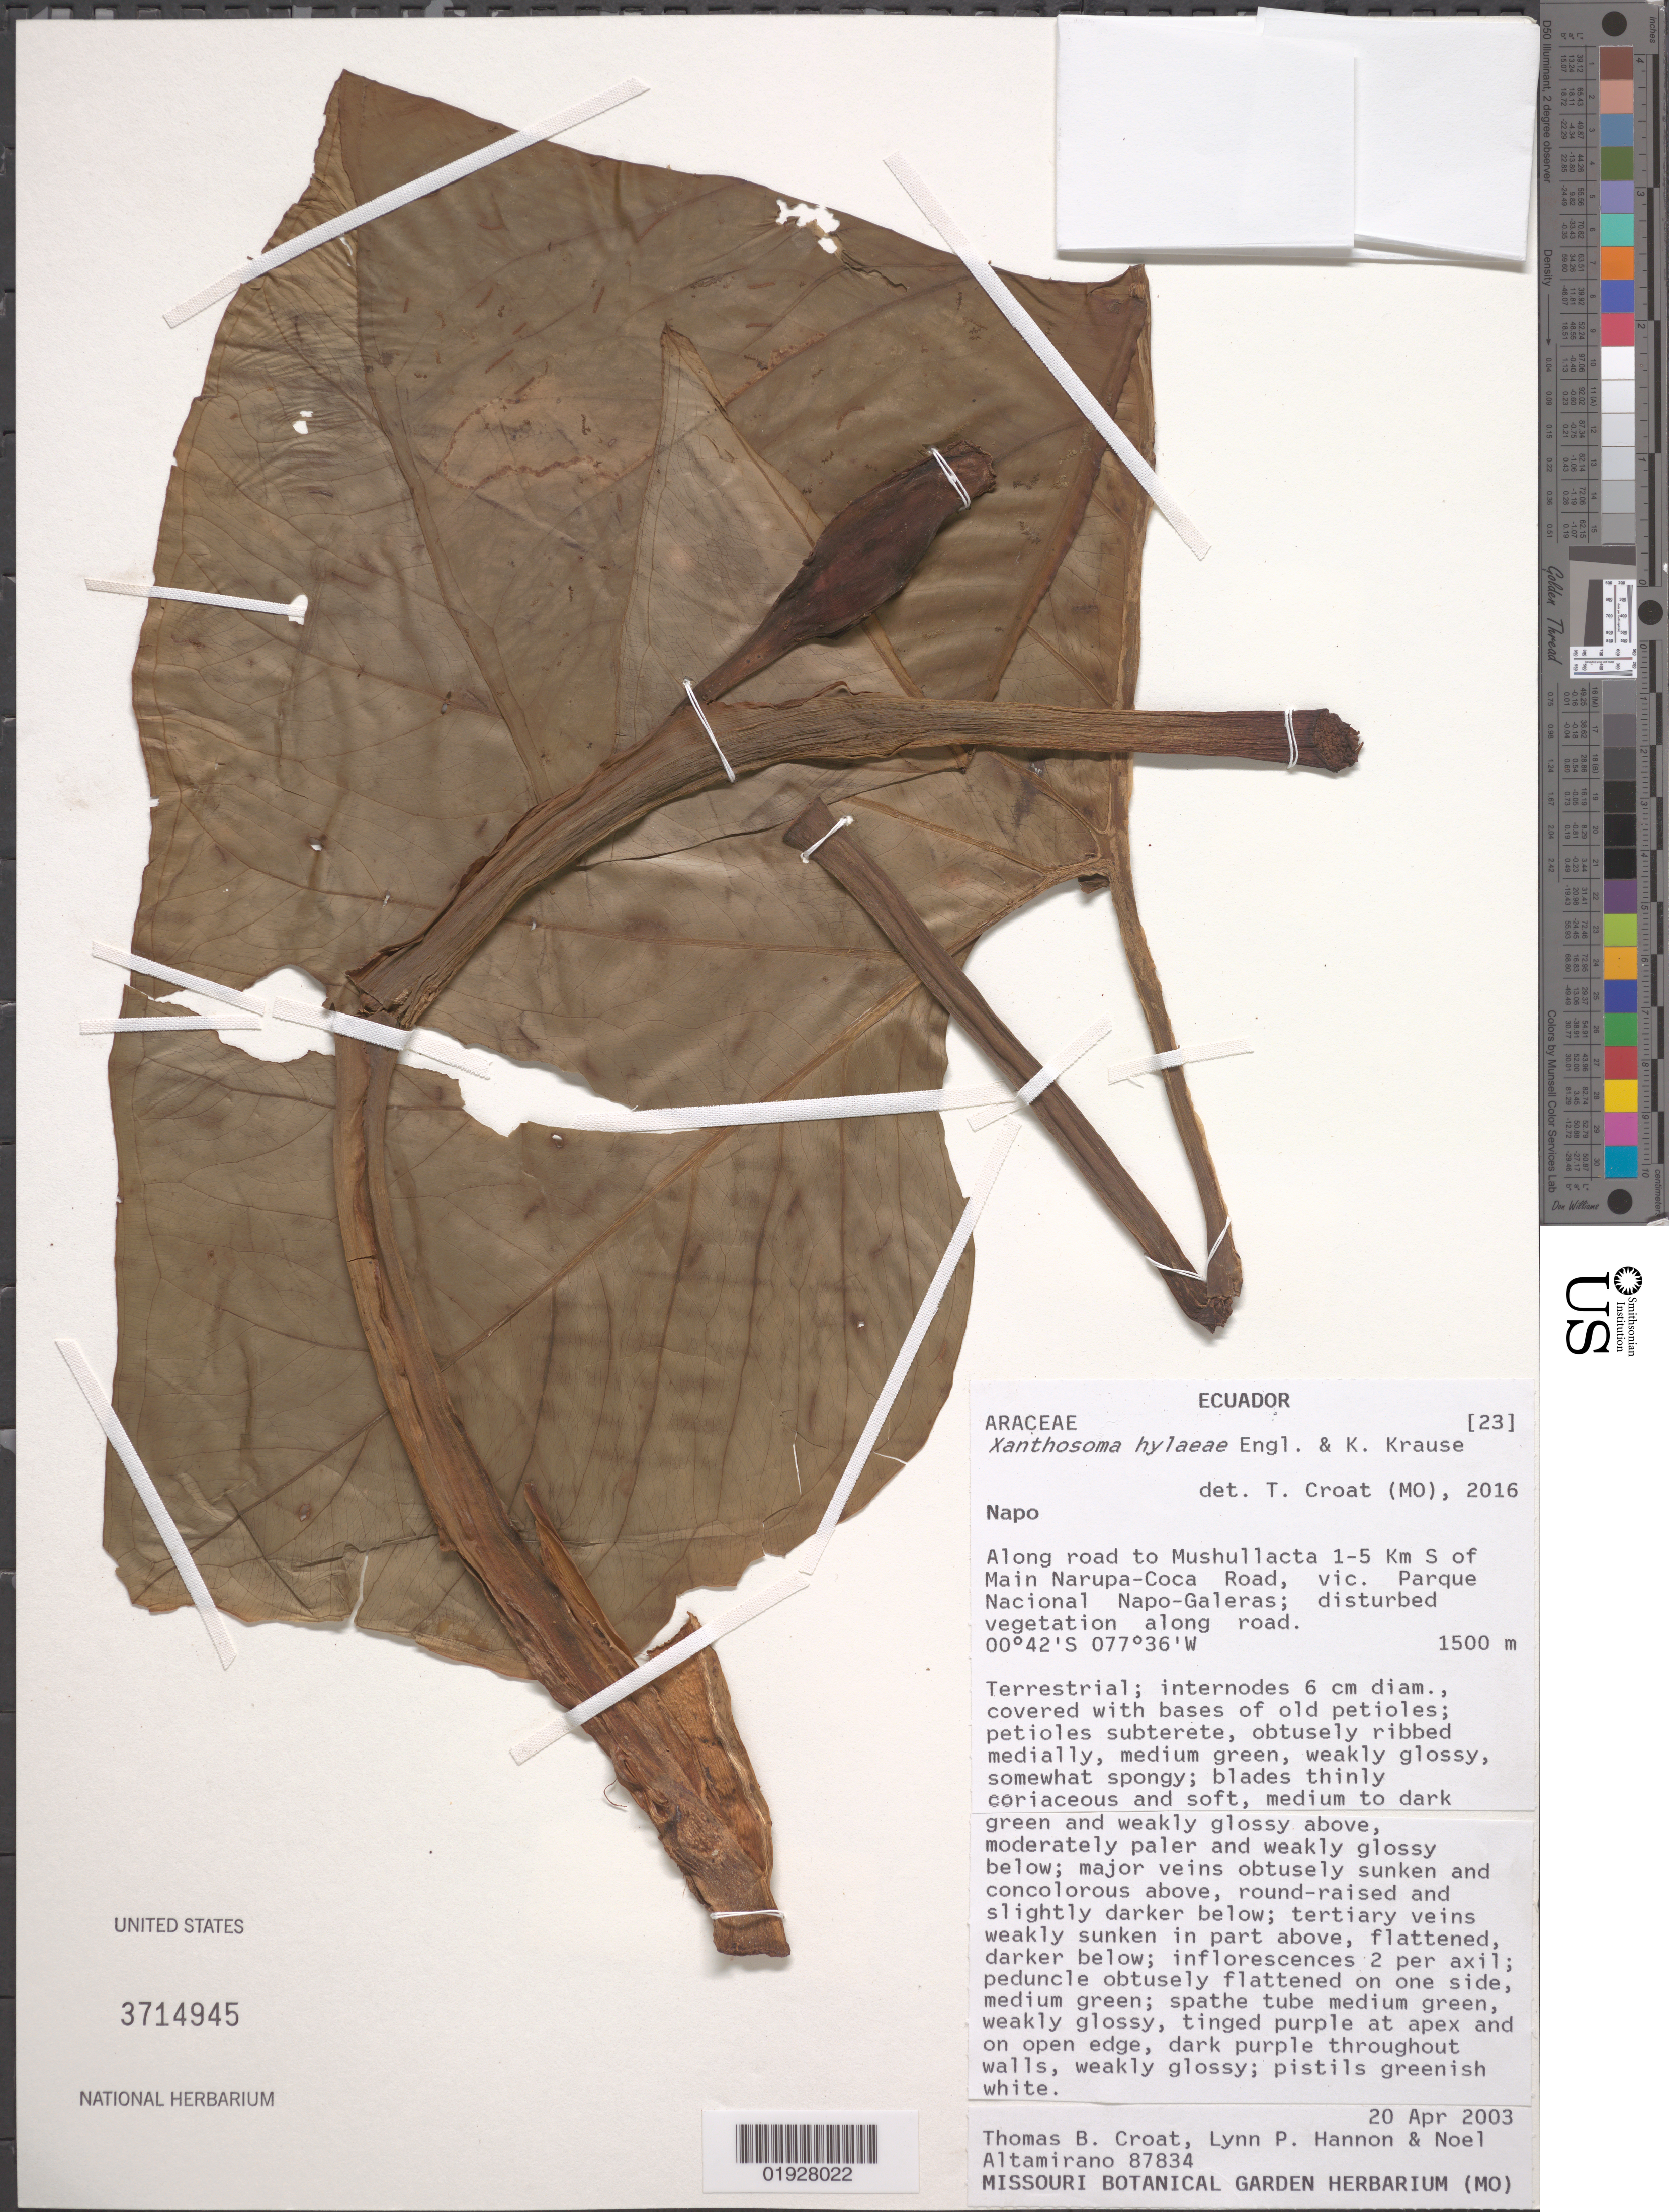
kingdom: Plantae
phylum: Tracheophyta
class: Liliopsida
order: Alismatales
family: Araceae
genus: Xanthosoma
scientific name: Xanthosoma hylaeae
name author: Engl. & K. Krause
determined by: Croat, Thomas B., Missouri Botanical Garden (MO)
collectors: T. B. Croat, L. Hannon & N. Altamirano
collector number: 87834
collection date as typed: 20 Apr 2003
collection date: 2003-04-20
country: Ecuador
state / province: Napo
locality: Along road to Mushullacta I-5 km s of Main Narupa- Coca Road, vic. Parque Nacional Nap-Galleras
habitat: Disturbed vegetation along road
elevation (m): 1150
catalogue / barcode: US 3714945